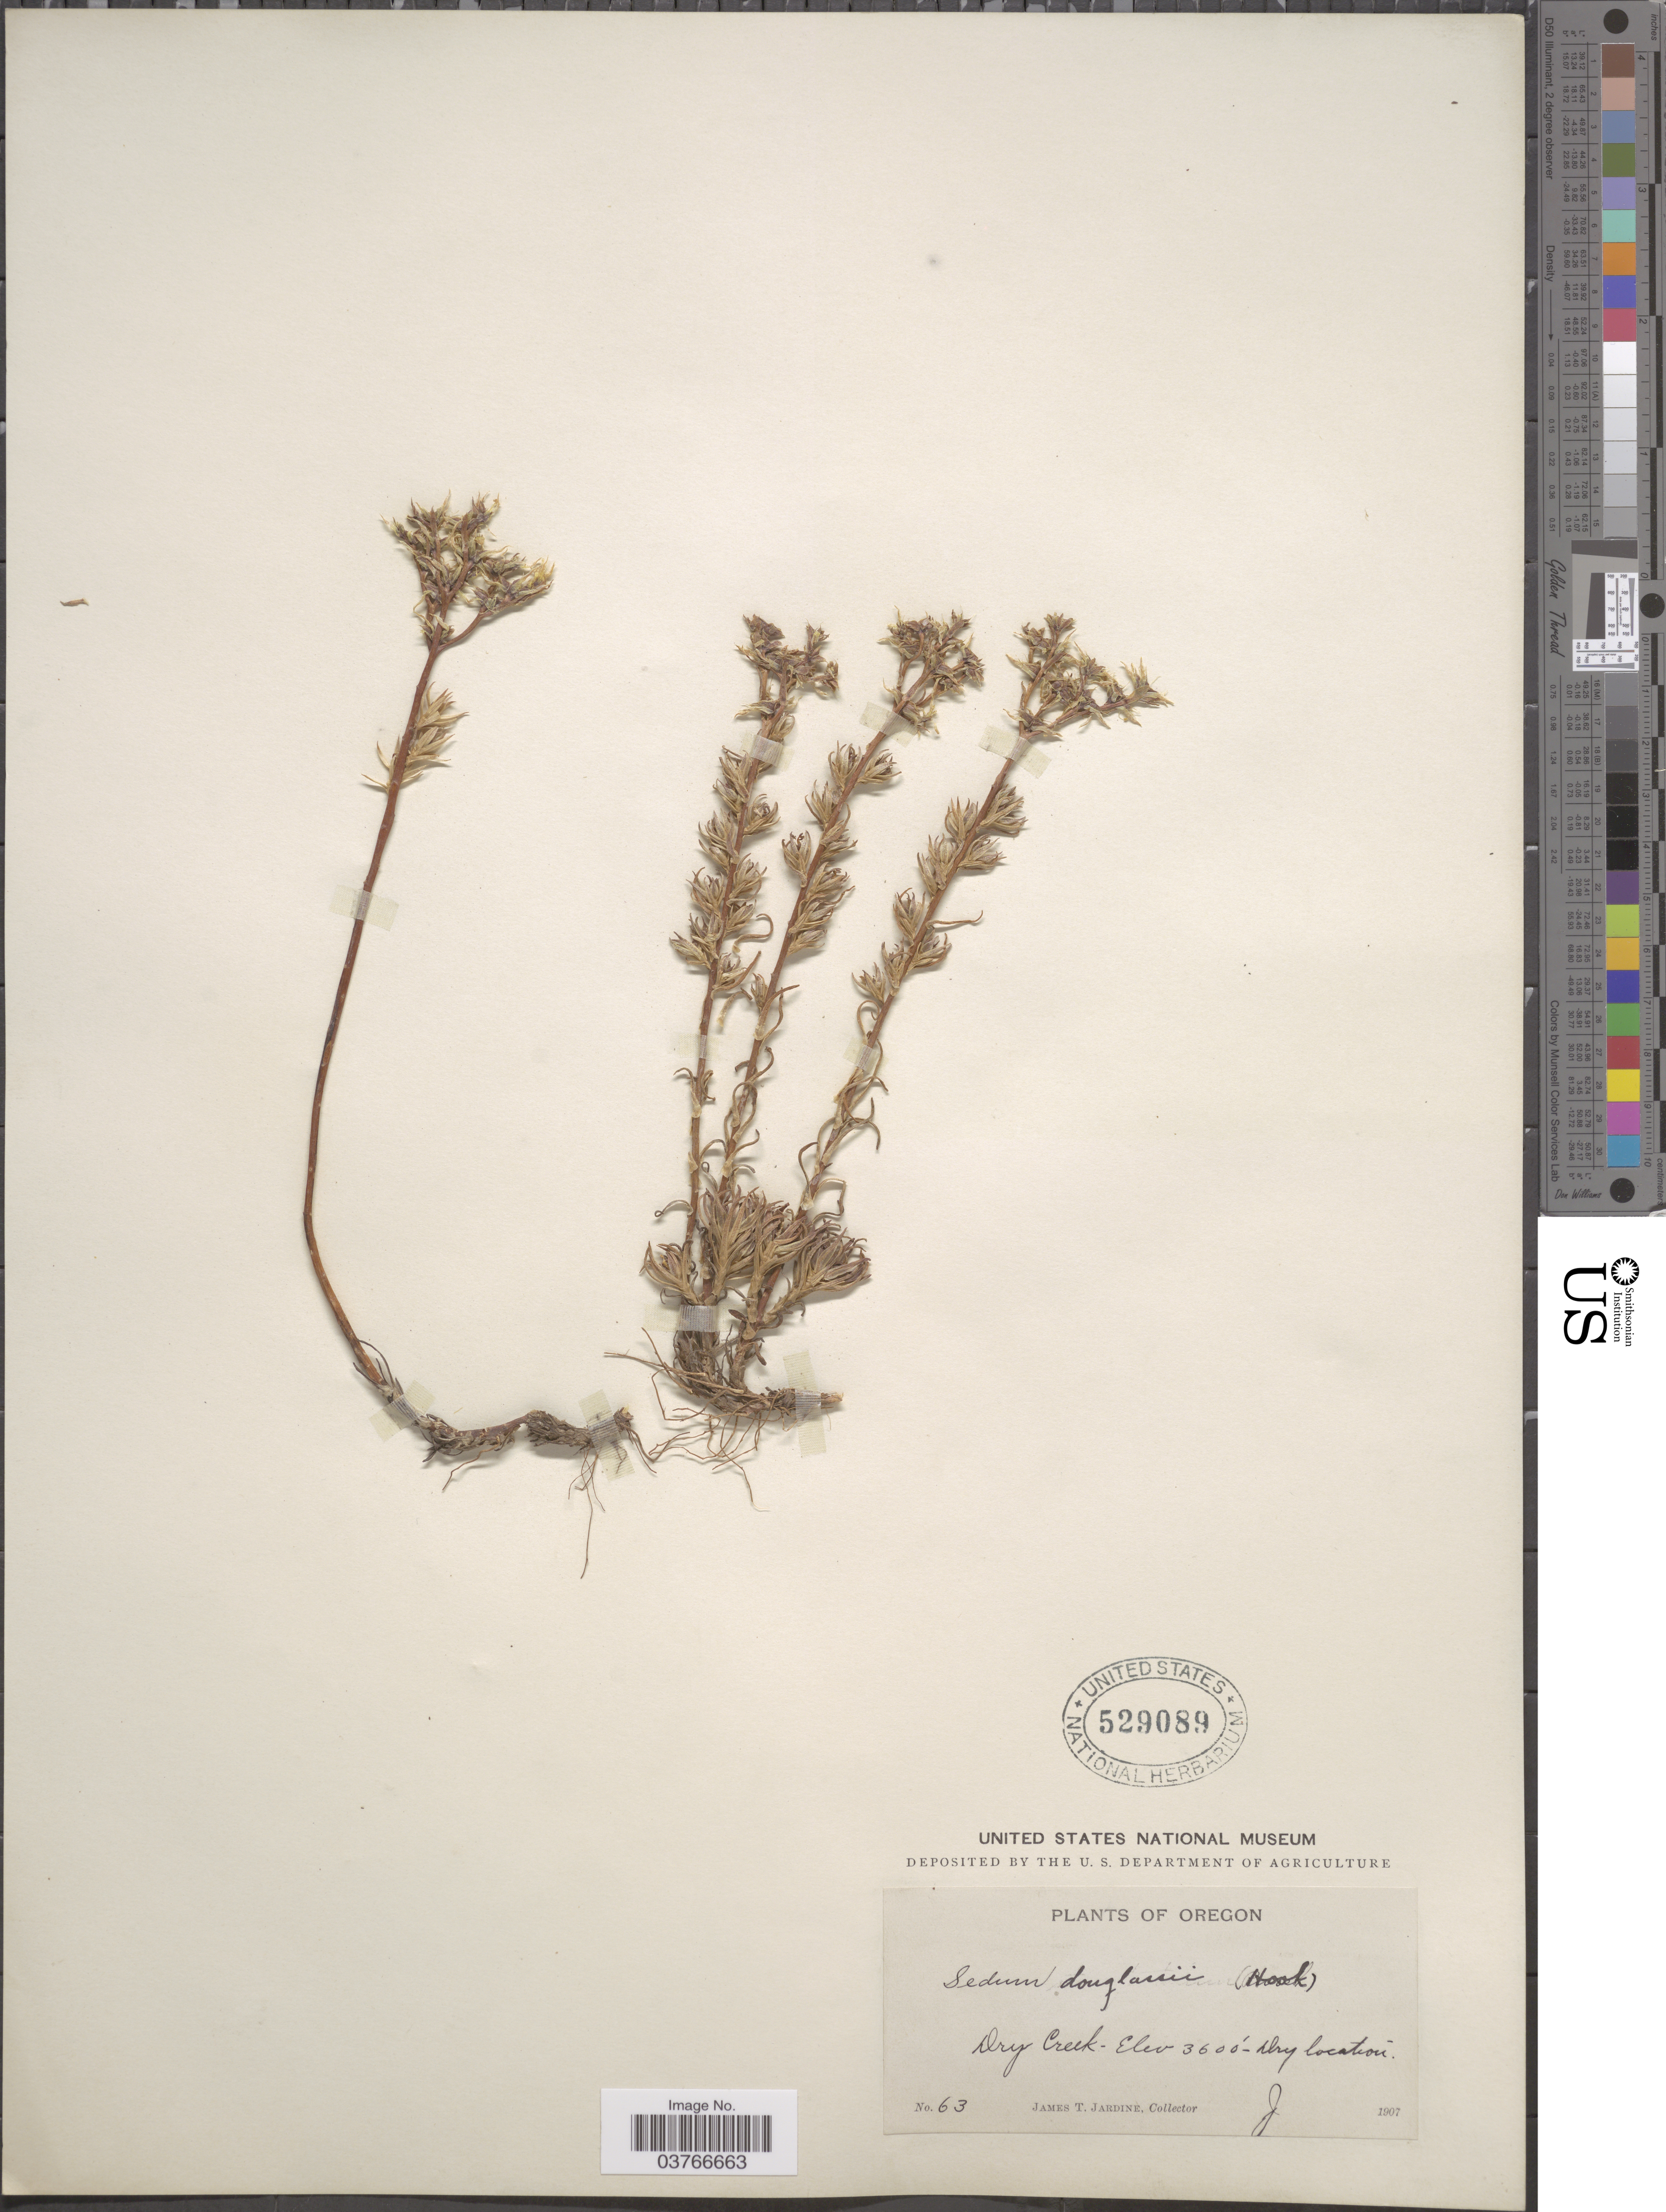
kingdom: Plantae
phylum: Tracheophyta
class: Magnoliopsida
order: Saxifragales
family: Crassulaceae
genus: Sedum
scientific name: Sedum stenopetalum var. stenopetalum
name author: Pursh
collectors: J. T. Jardine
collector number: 63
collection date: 1907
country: United States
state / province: Oregon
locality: Dry Creek.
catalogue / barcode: US 529089